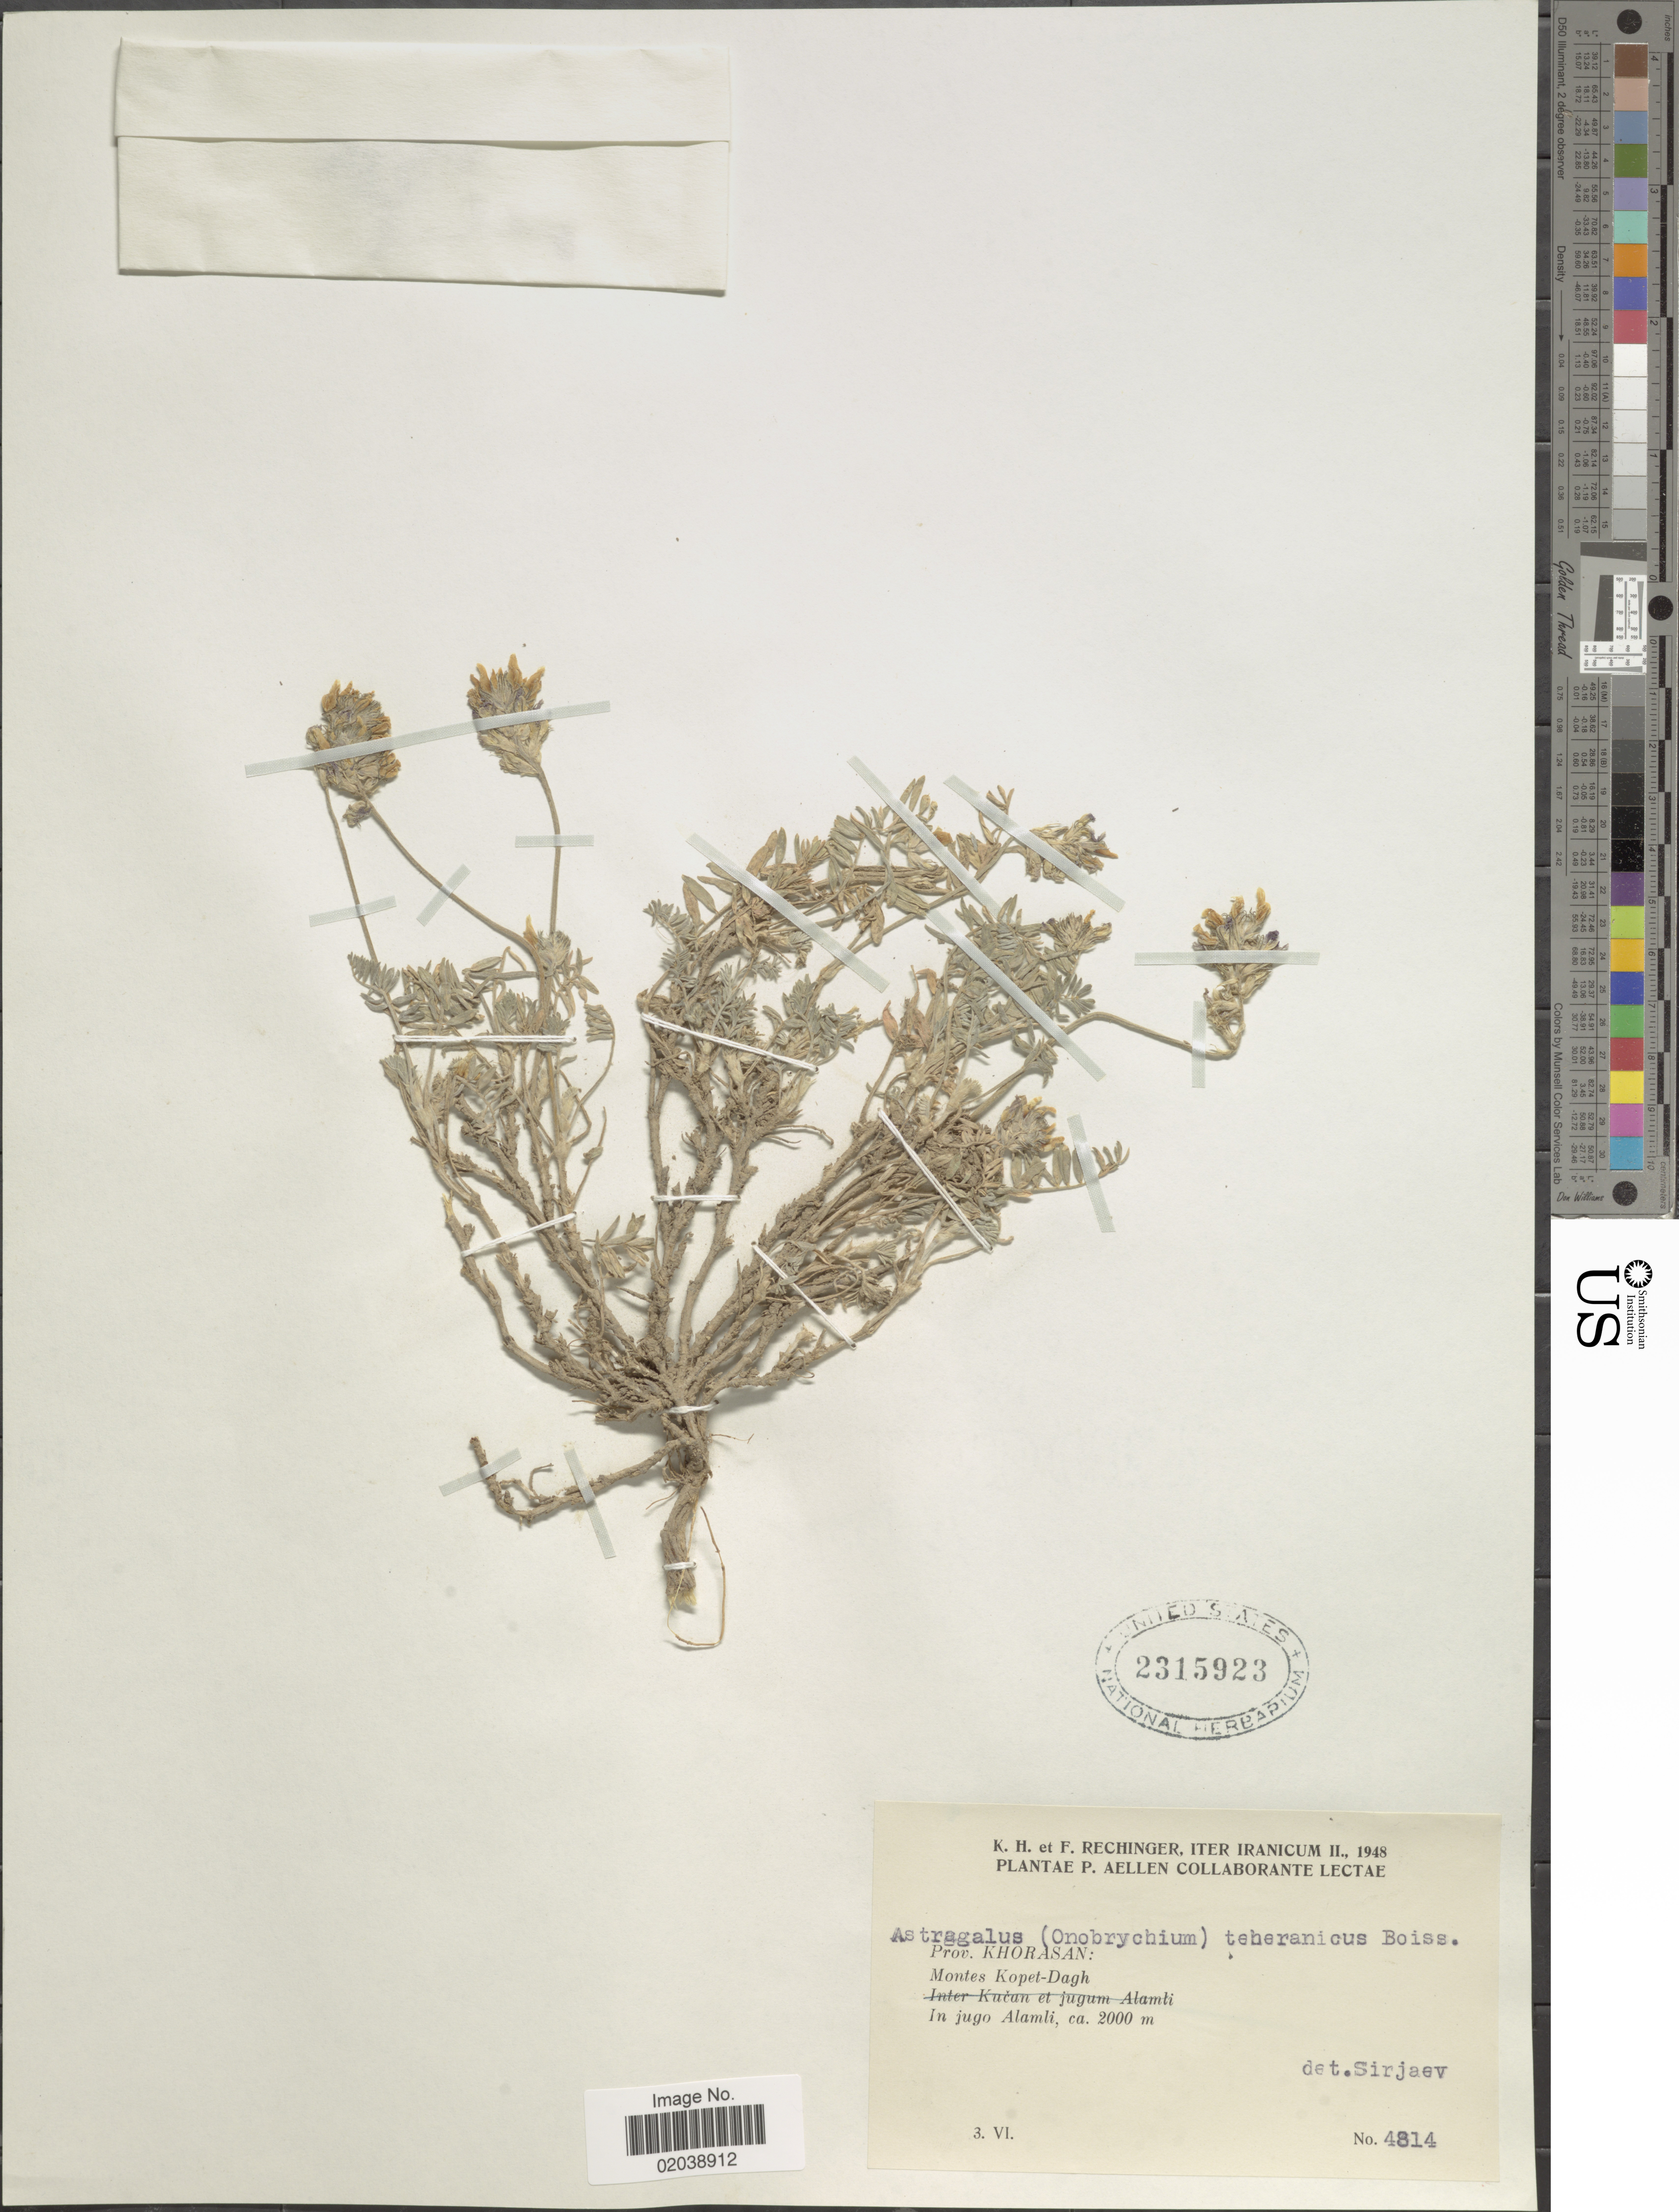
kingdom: Plantae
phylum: Tracheophyta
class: Magnoliopsida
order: Fabales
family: Fabaceae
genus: Astragalus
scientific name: Astragalus teheranicus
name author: Boiss. & Hohen.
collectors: K. H. Rechinger & F. Rechinger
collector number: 4814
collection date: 1948-06-03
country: Iran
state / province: Khorasan [obsolete]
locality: Prov. Khorasan: Montes Kopet-Dagh, in jugo Alamli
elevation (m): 2000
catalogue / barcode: US 2315923